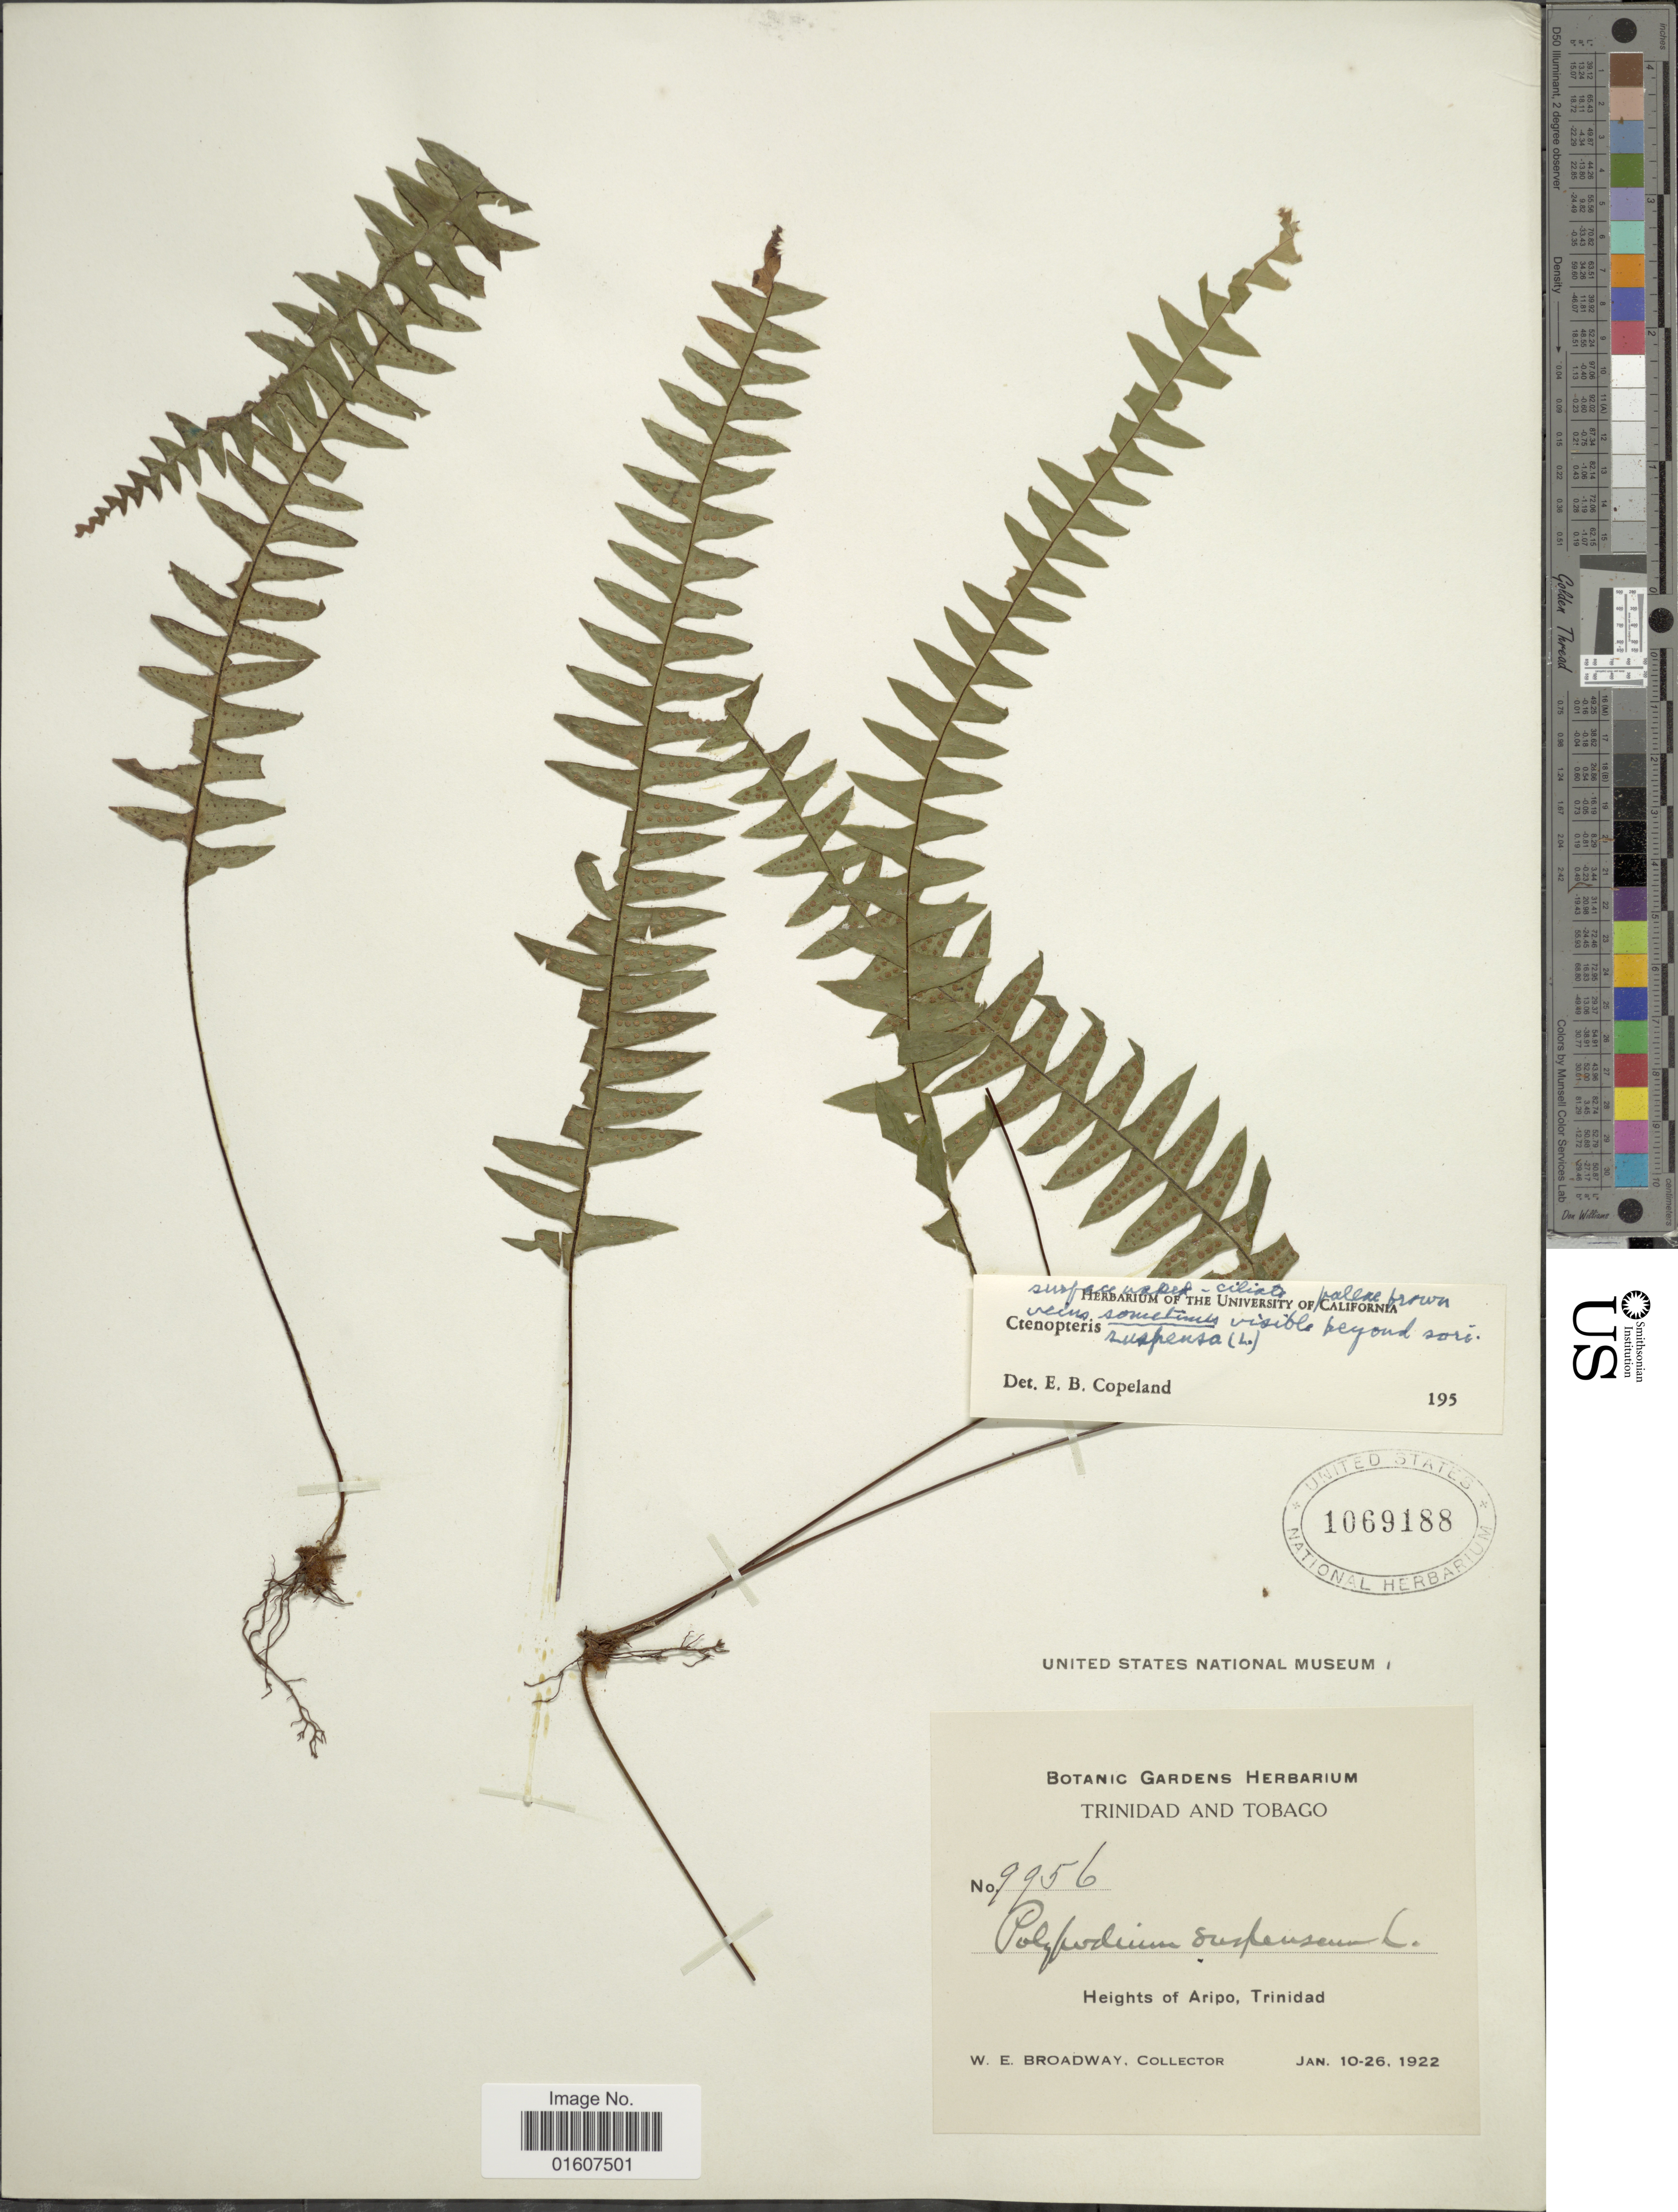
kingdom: Plantae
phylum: Tracheophyta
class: Polypodiopsida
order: Polypodiales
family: Polypodiaceae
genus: Terpsichore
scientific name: Terpsichore eggersii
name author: (Baker ex Hook.) A.R. Sm.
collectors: W. E. Broadway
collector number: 9956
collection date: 1922-01-10/1922-01-26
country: Trinidad and Tobago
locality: Height of Aripo, Trinidad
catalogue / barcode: US 1069188